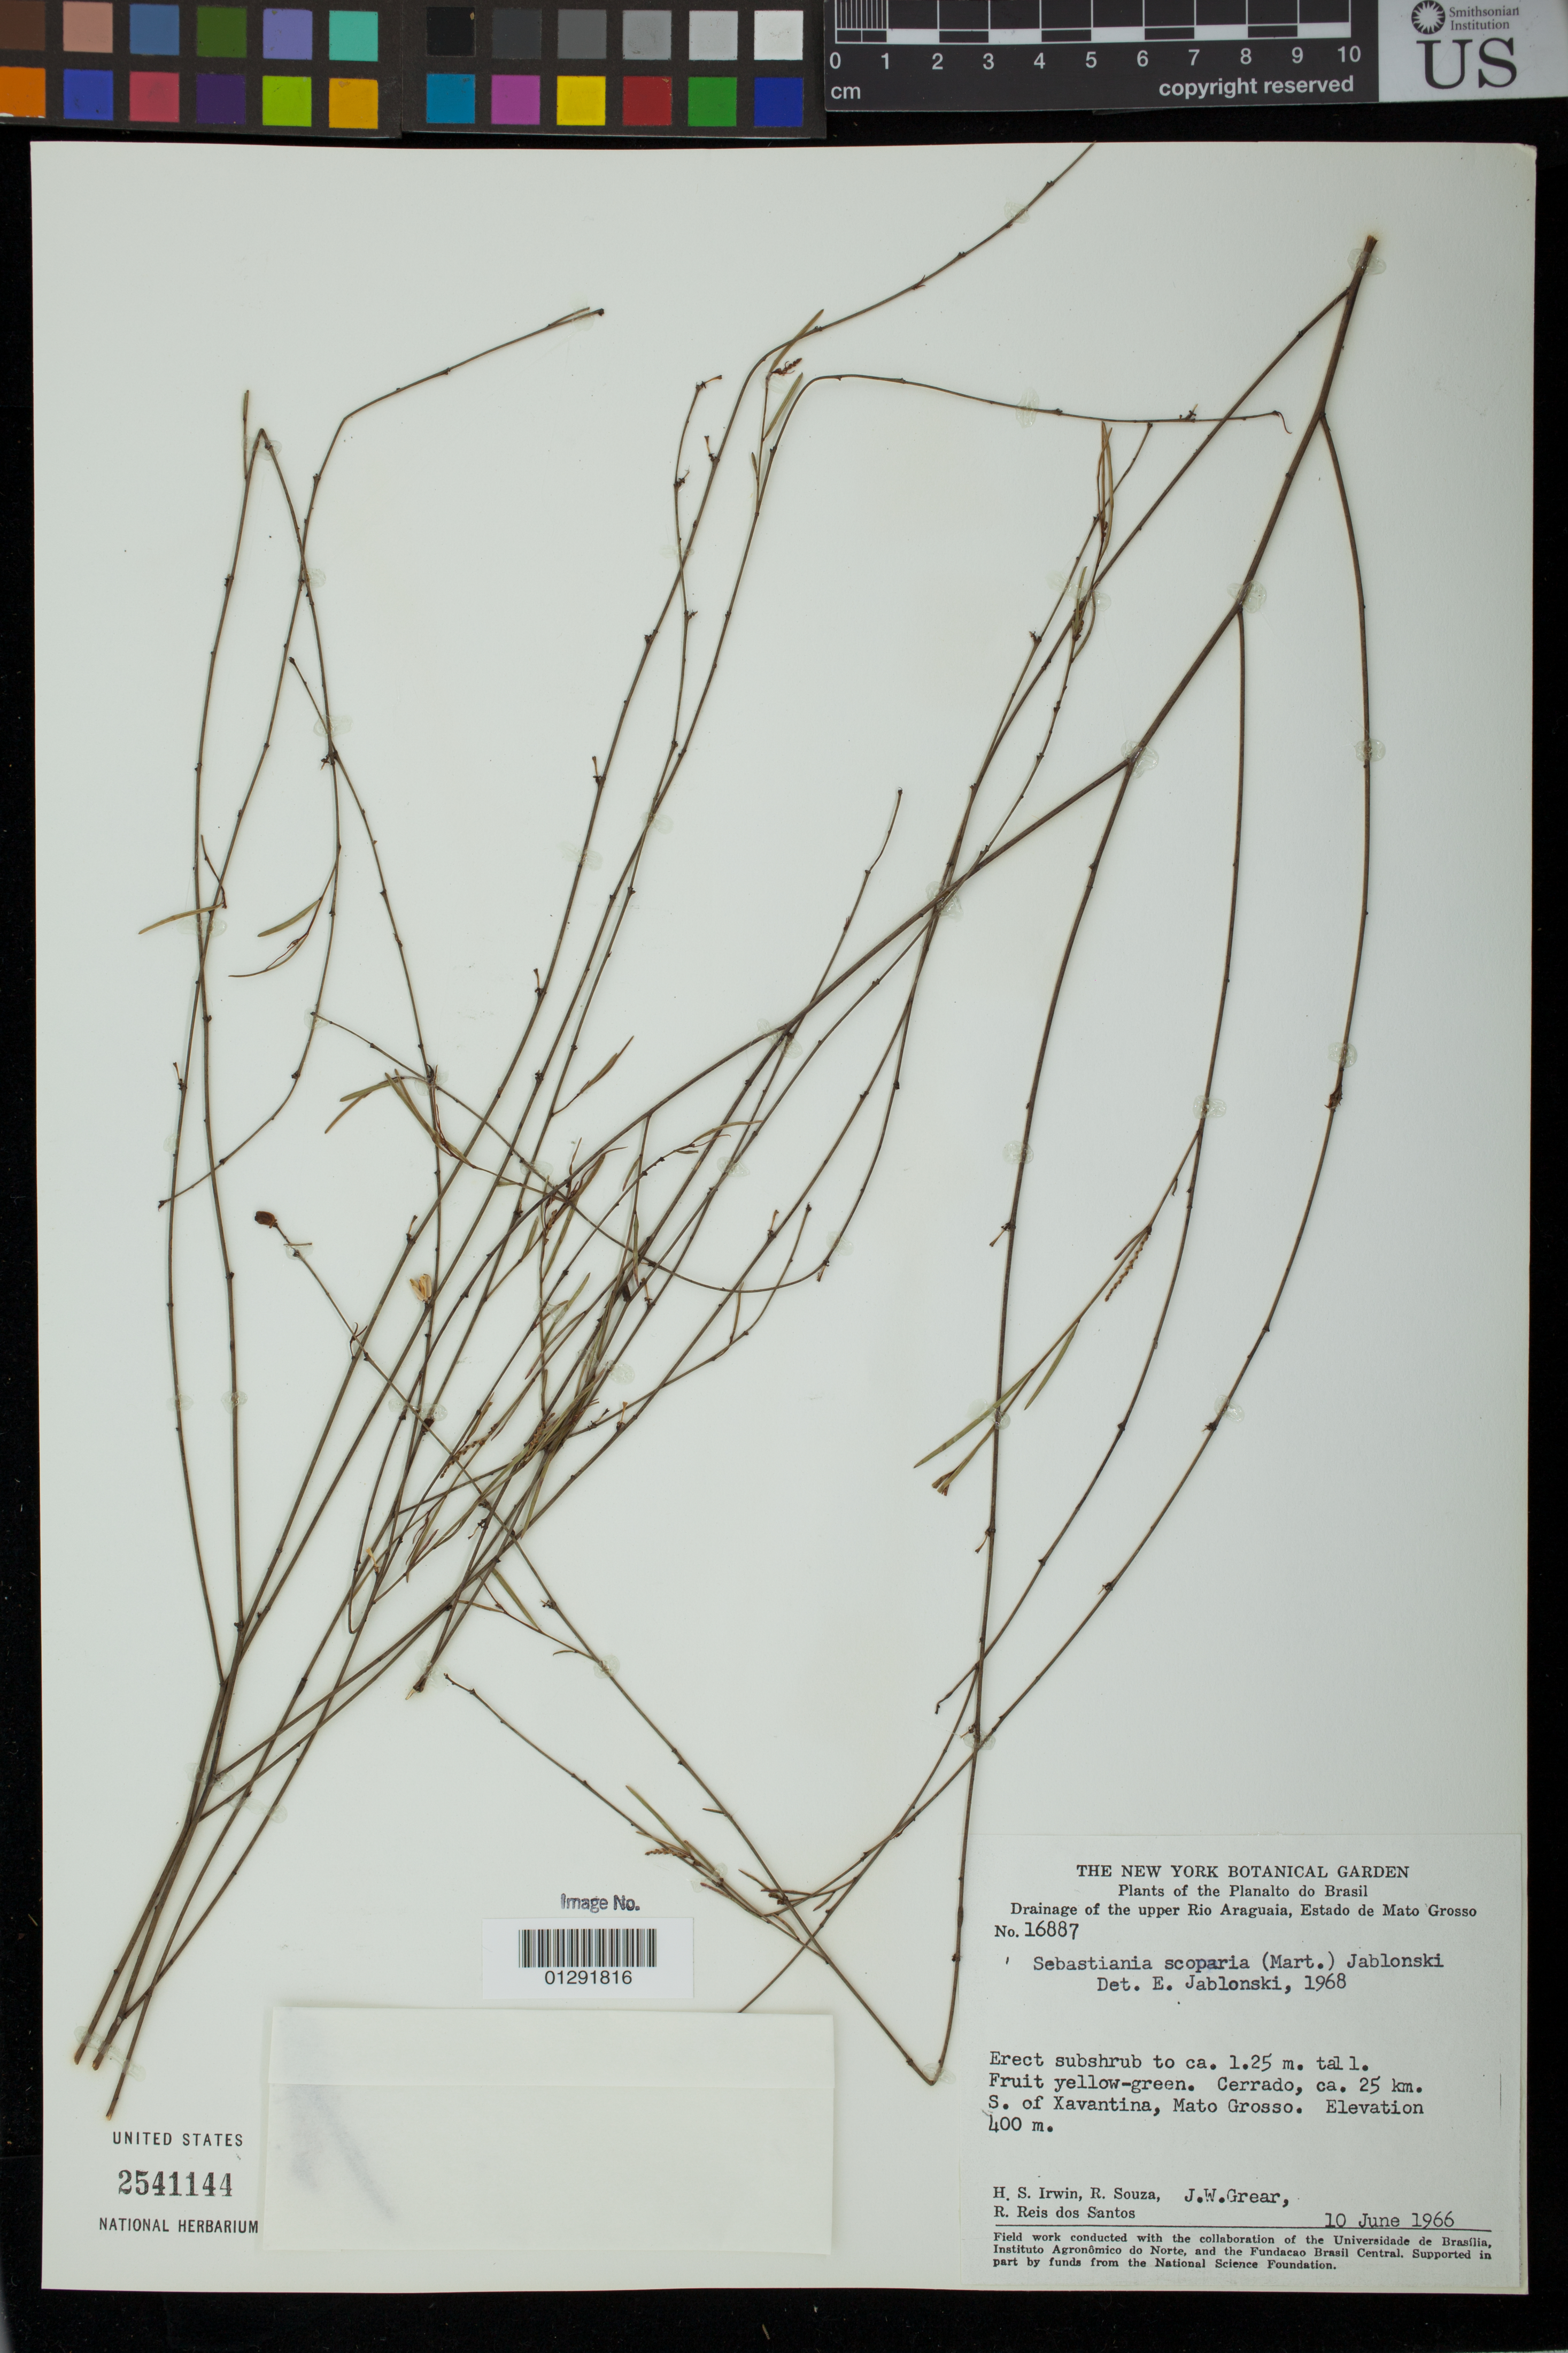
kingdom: Plantae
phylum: Tracheophyta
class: Magnoliopsida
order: Malpighiales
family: Euphorbiaceae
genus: Sebastiania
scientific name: Sebastiania scoparia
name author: (Mart.) Jablonski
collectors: H. Irwin, R. Souza, J. W. Grear & R. Reis dos Santos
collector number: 16887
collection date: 1966-06-10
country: Brazil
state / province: Mato Grosso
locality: Upper Rio Araguaia. Ca. 25 km. S. of Xavantina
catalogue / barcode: US 2541144